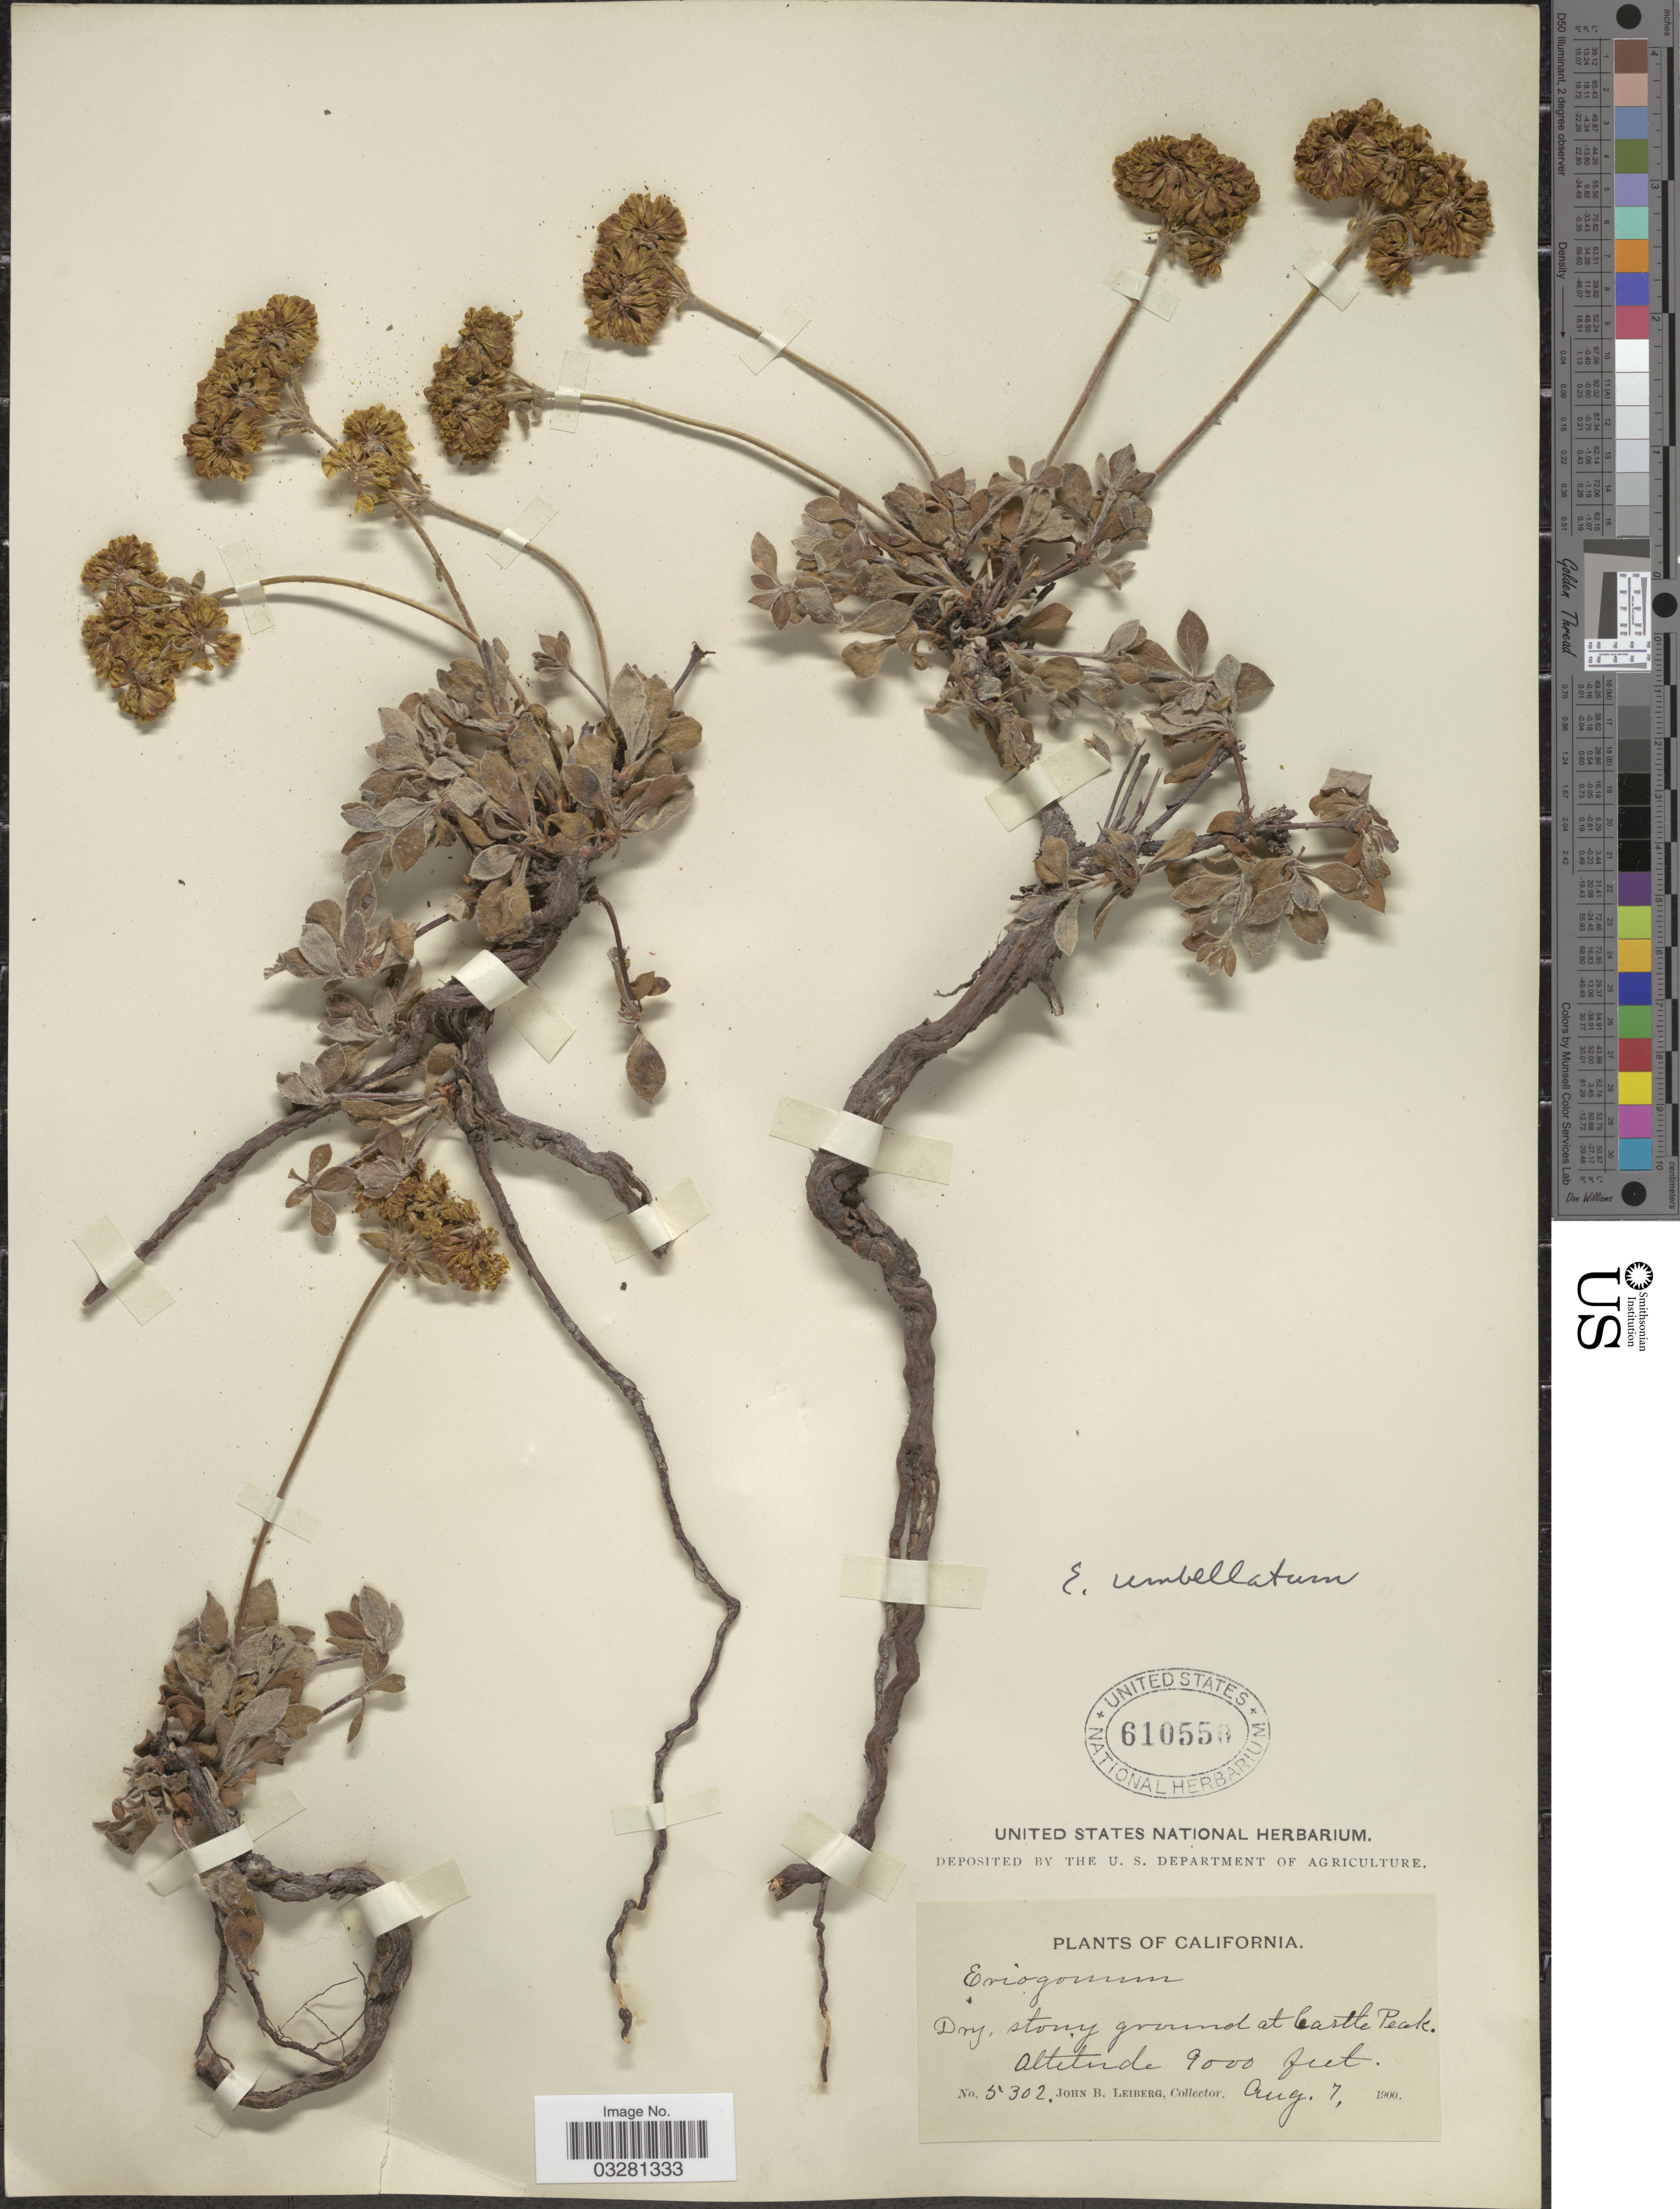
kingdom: Plantae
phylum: Tracheophyta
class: Magnoliopsida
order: Caryophyllales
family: Polygonaceae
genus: Eriogonum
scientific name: Eriogonum umbellatum var. umbellatum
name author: Torr.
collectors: J. Leiberg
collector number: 5302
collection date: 1900-08-07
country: United States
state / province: California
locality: Castle Peak.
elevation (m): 2743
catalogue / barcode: US 610550